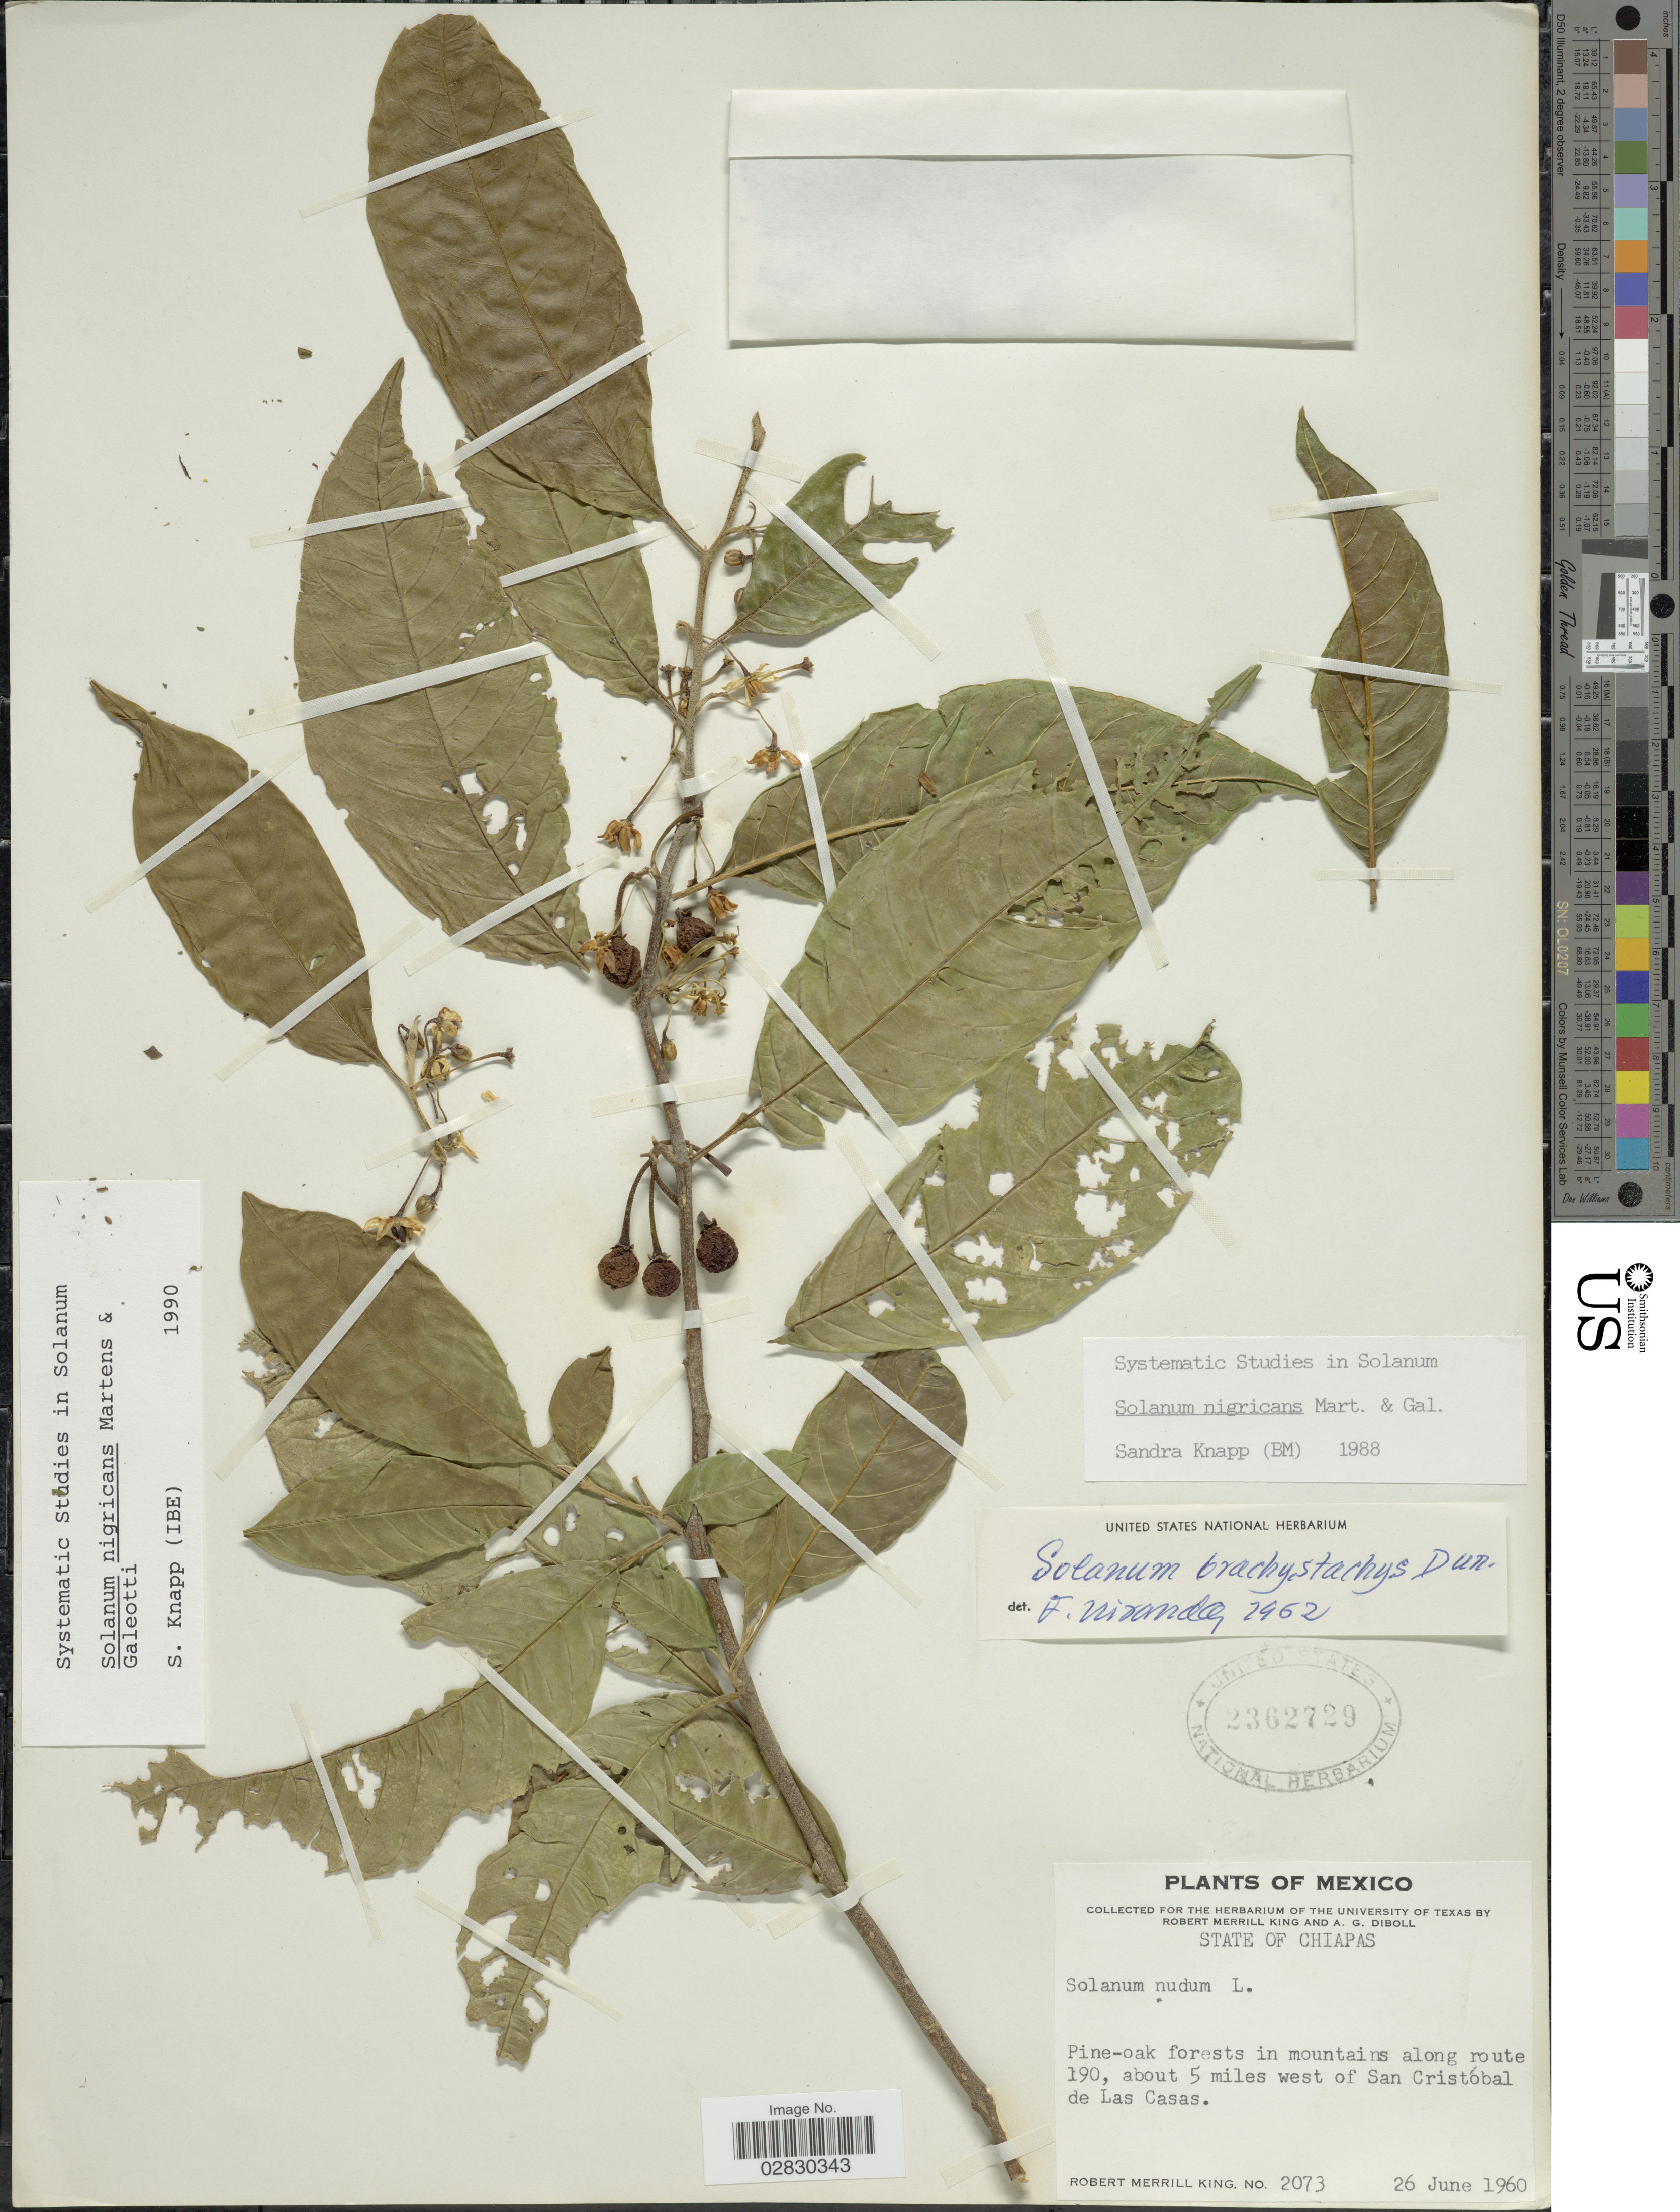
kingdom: Plantae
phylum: Tracheophyta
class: Magnoliopsida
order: Solanales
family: Solanaceae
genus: Solanum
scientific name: Solanum nigricans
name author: M. Martens & Galeotti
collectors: R. M. King & A. Diboll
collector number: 2073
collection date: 1960-06-26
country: Mexico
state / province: Chiapas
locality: Pine-oak forests in mountains along route 190, about 5 miles west of San Cristóbal de Las Casas.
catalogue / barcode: US 2362729